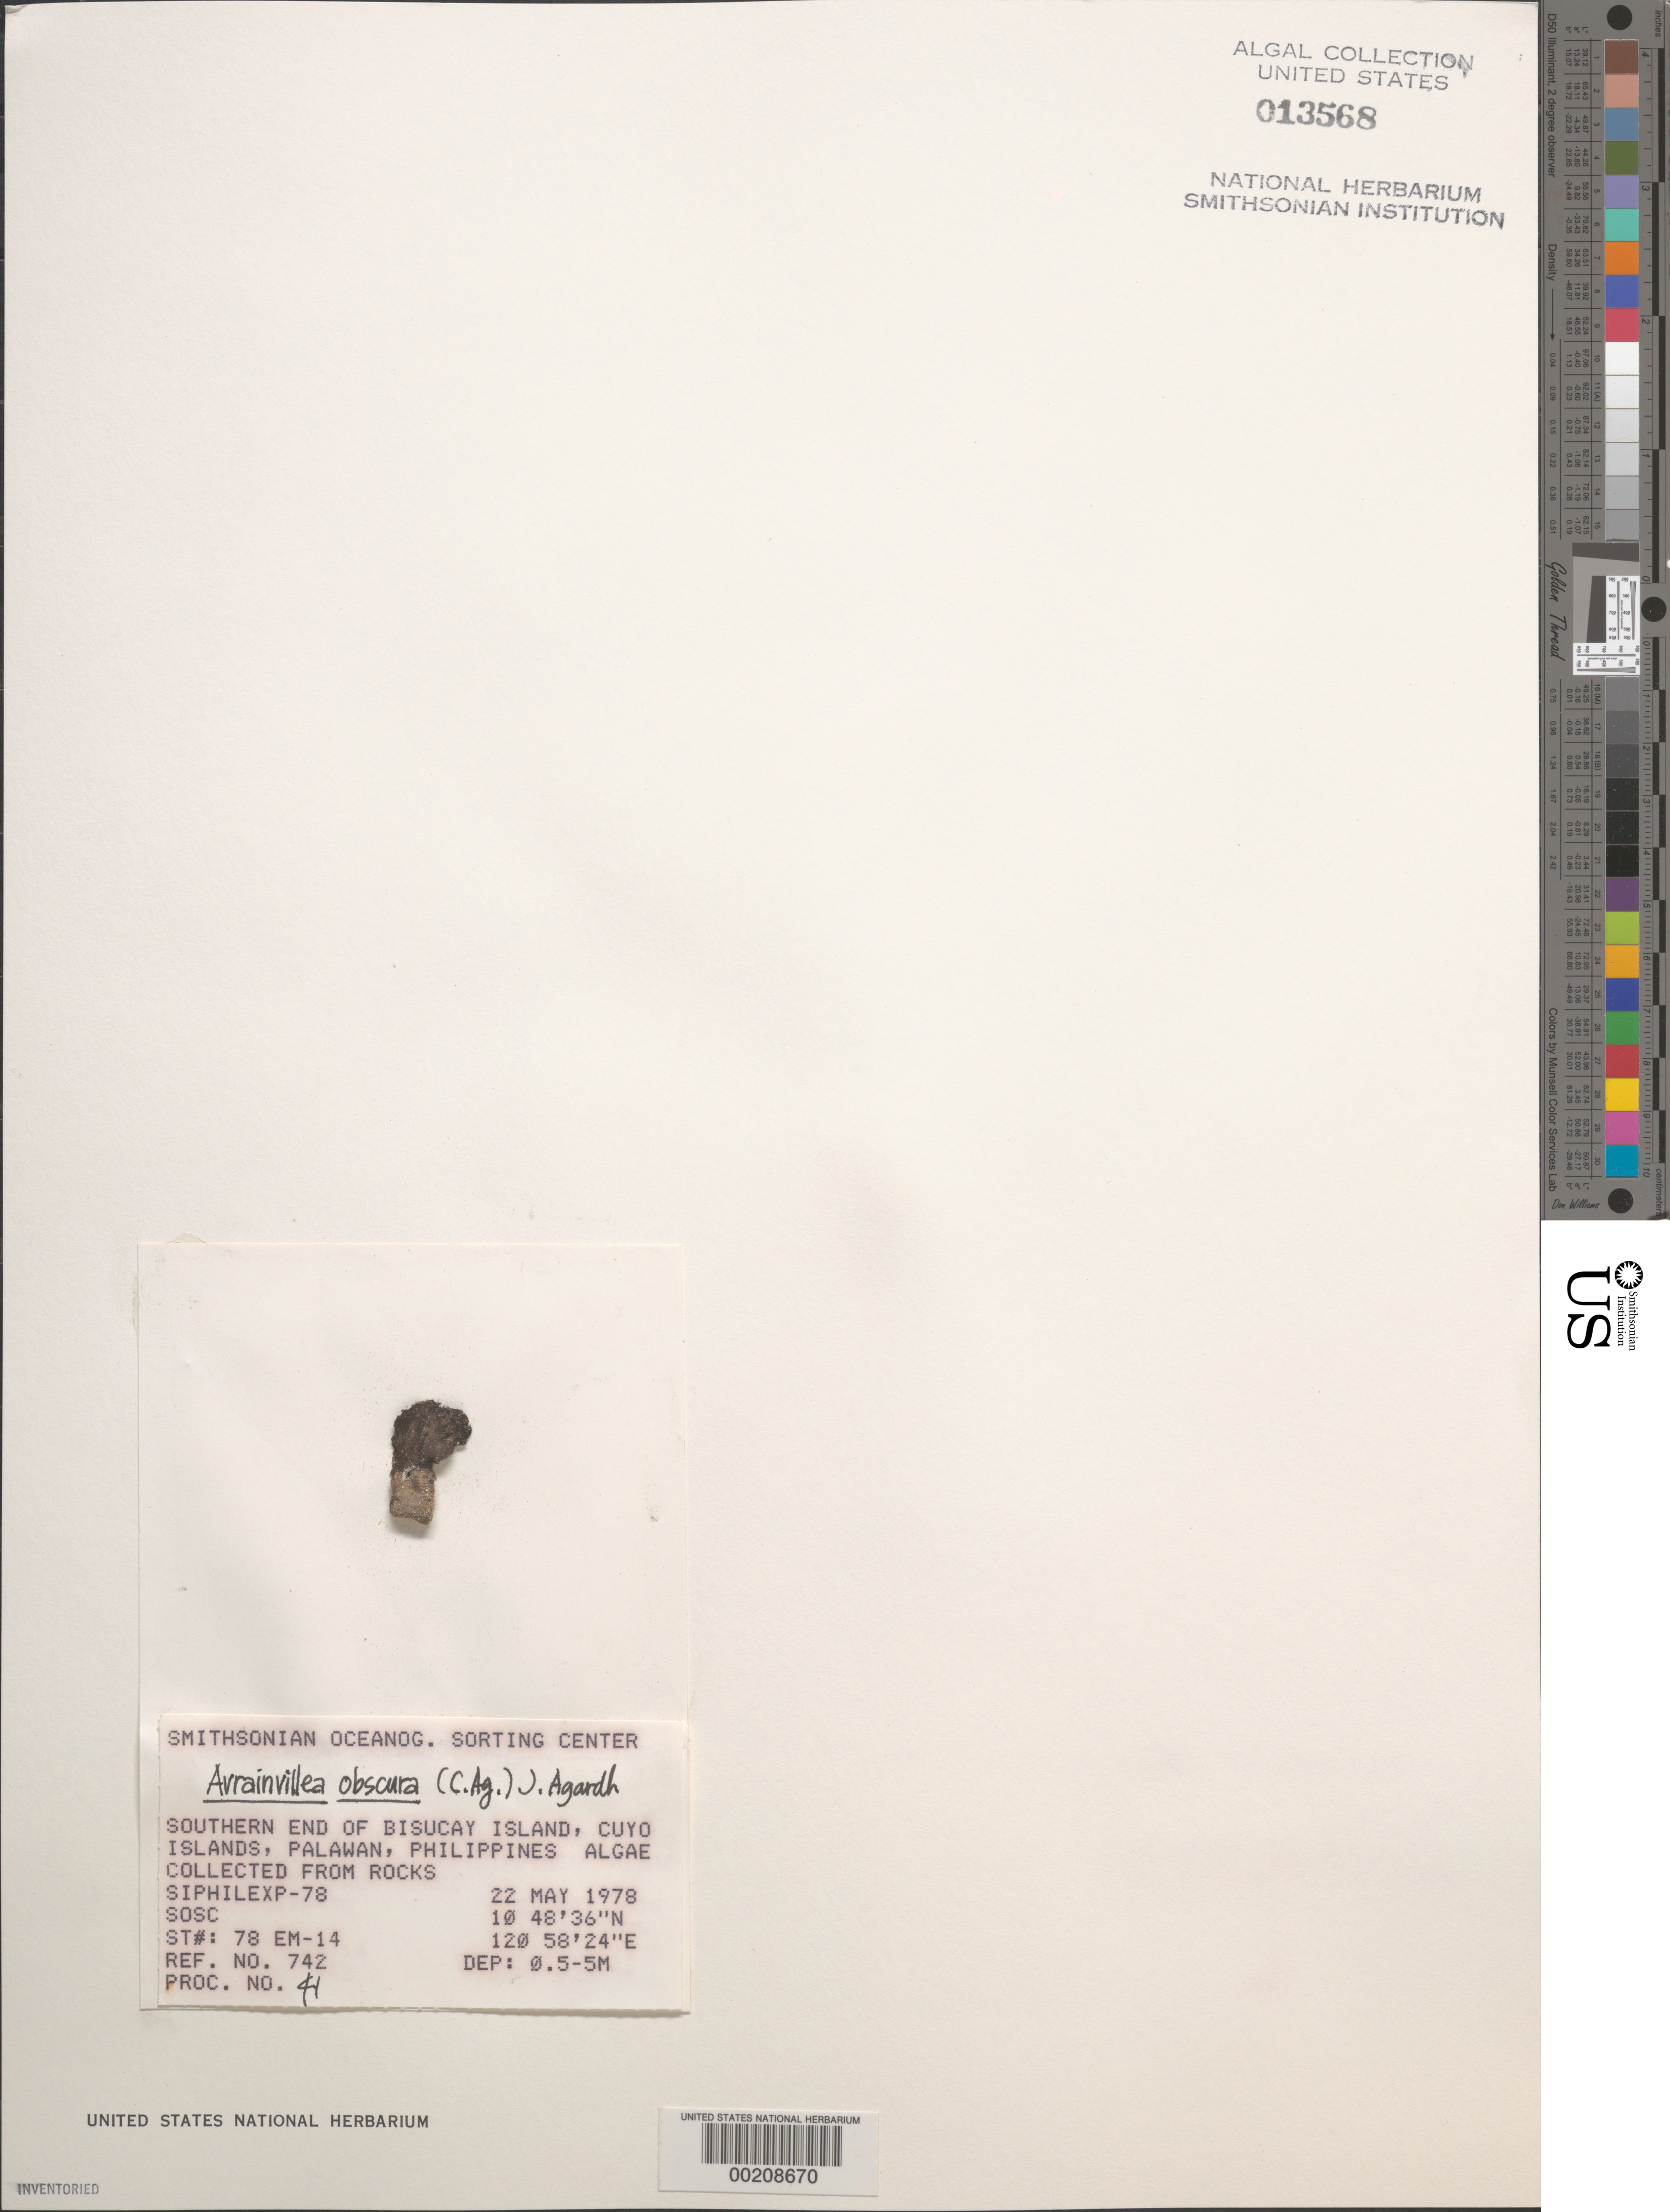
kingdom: Plantae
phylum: Chlorophyta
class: Ulvophyceae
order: Bryopsidales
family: Dichotomosiphonaceae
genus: Avrainvillea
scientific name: Avrainvillea obscura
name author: (C. Agardh) J. Agardh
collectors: SOSC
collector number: Station 78 Em-14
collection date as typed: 22 May 1978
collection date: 1978-05-22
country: Philippines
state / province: Mimaropa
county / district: Palawan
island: Bisucay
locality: Southern end of island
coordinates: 10 48' 36" N, 120 58' 24" E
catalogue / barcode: US 13568